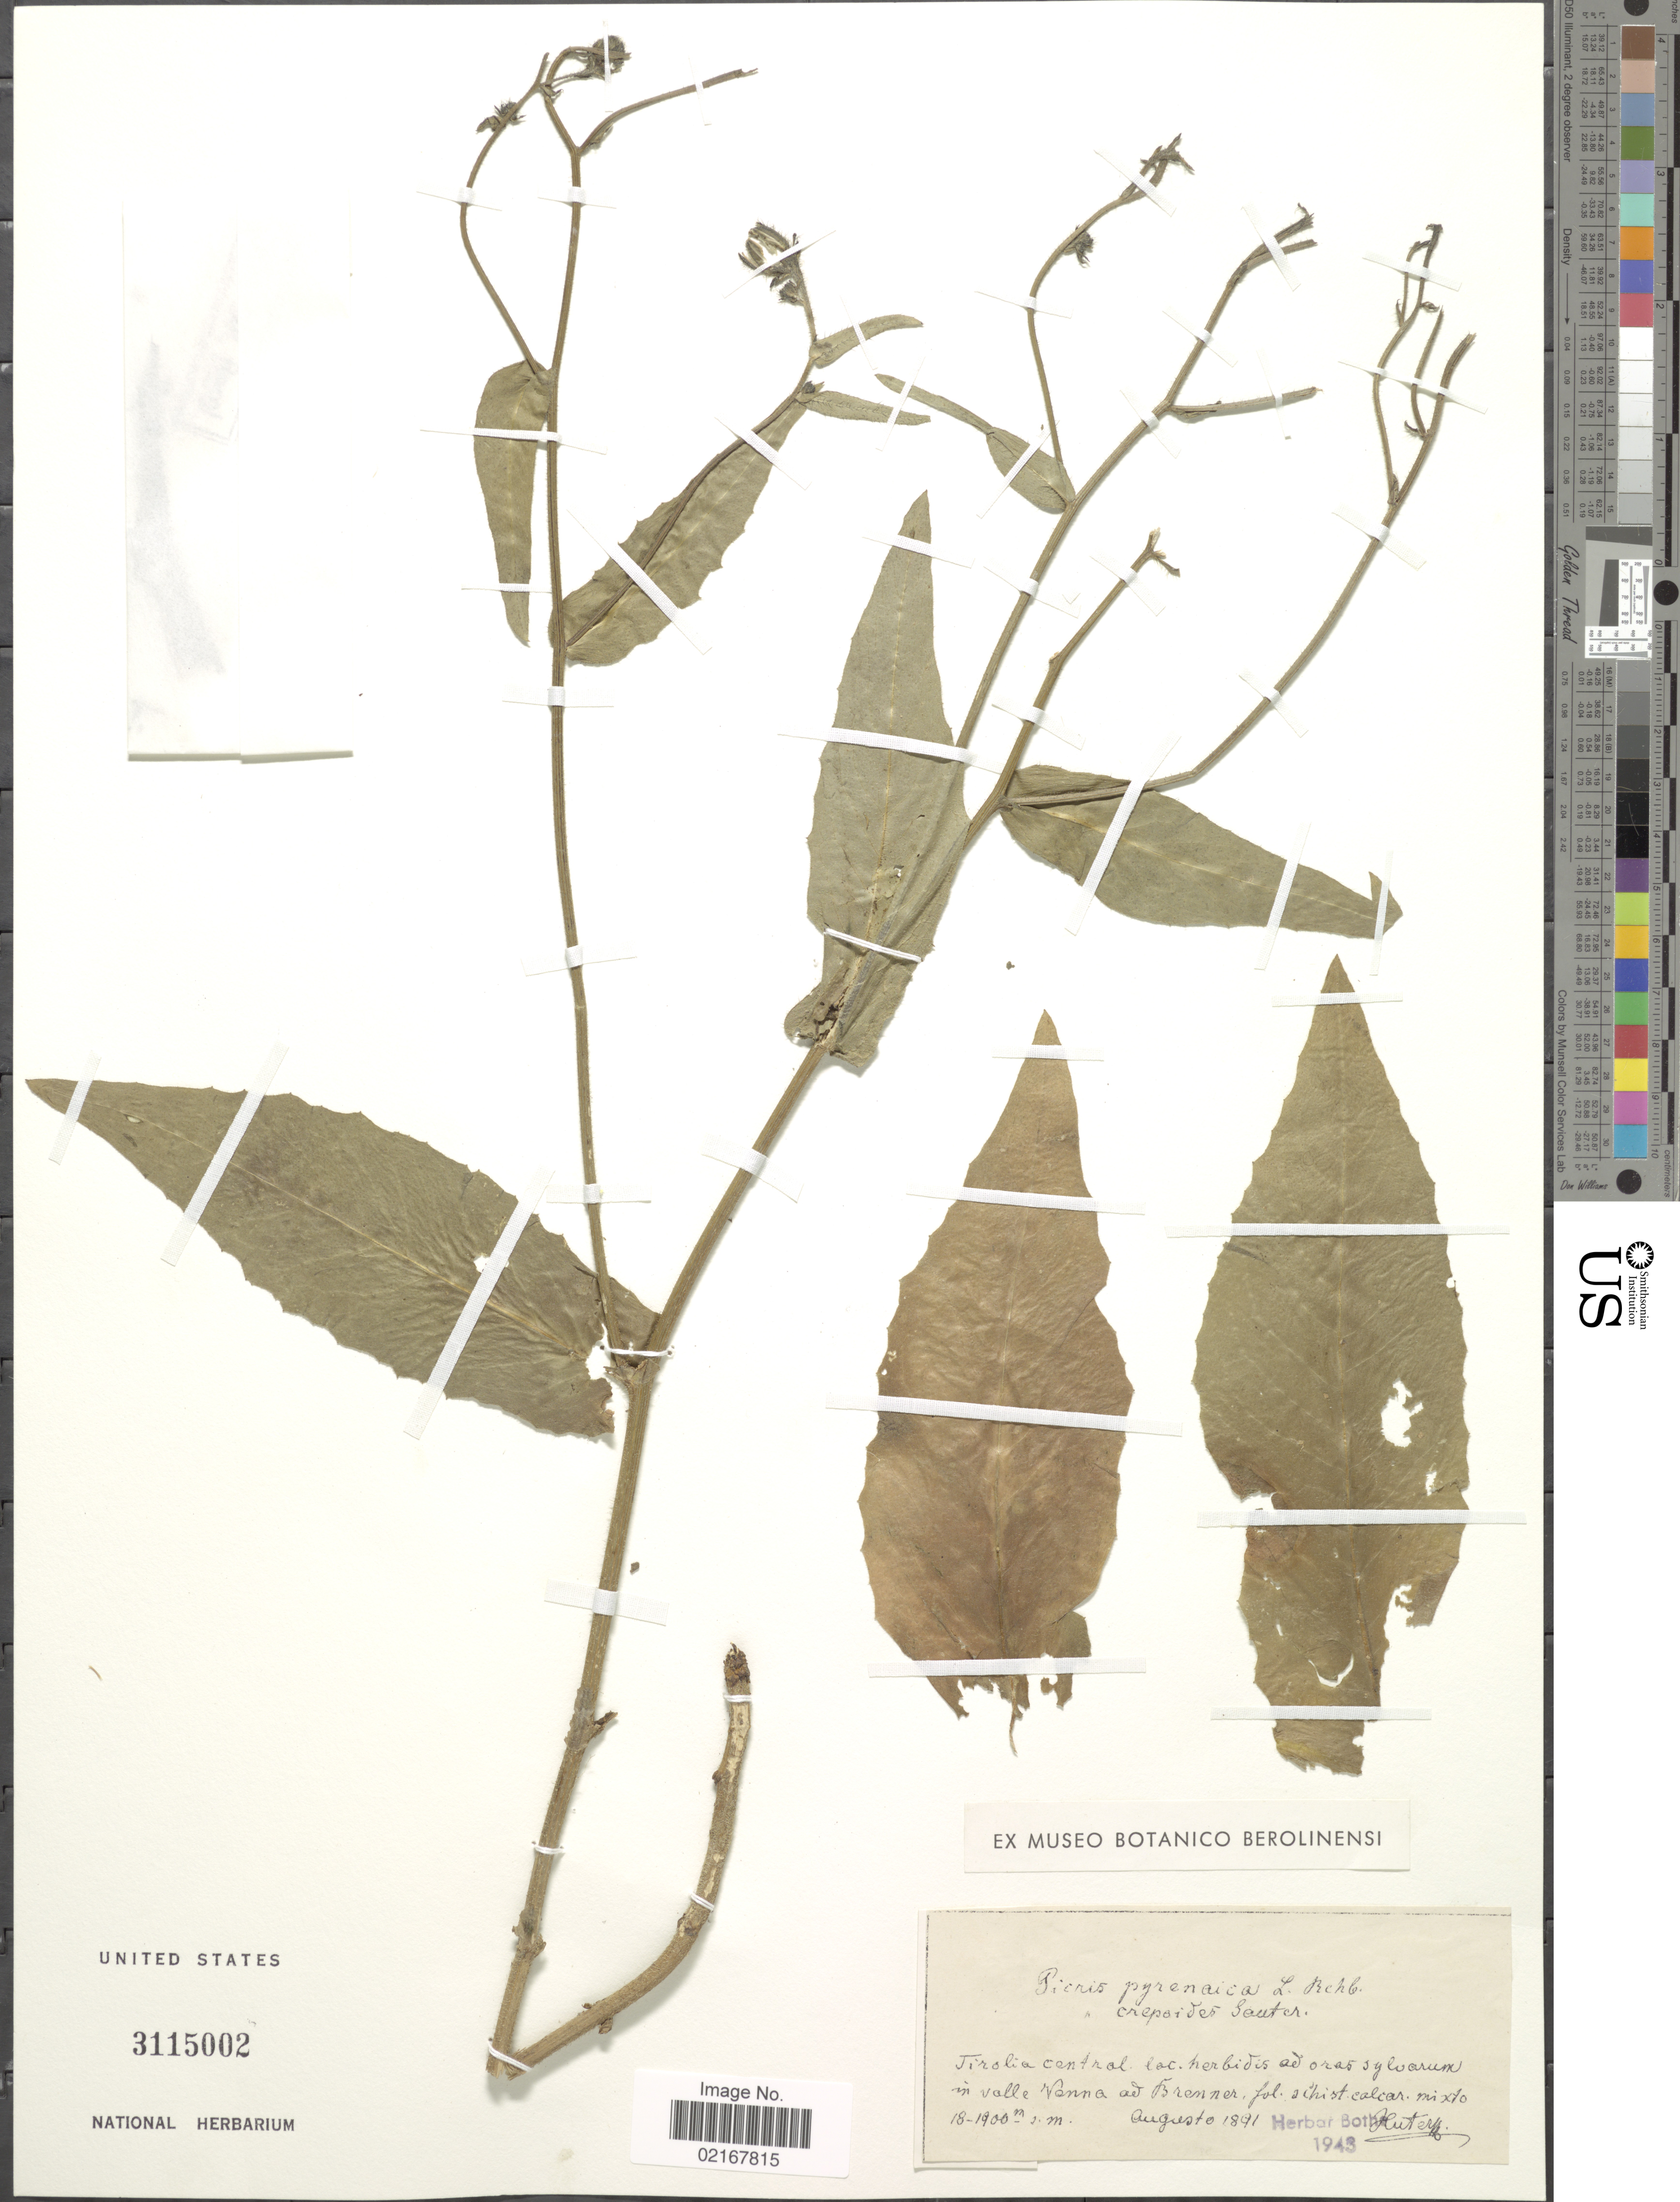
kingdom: Plantae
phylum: Tracheophyta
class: Magnoliopsida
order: Asterales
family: Asteraceae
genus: Crepis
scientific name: Crepis pyrenaica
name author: (L.) Greuter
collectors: -. Huter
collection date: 1891-08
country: Austria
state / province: Tirol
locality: Tirolia central, in valle Venna ad Brenner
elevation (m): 1800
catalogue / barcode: US 3115002